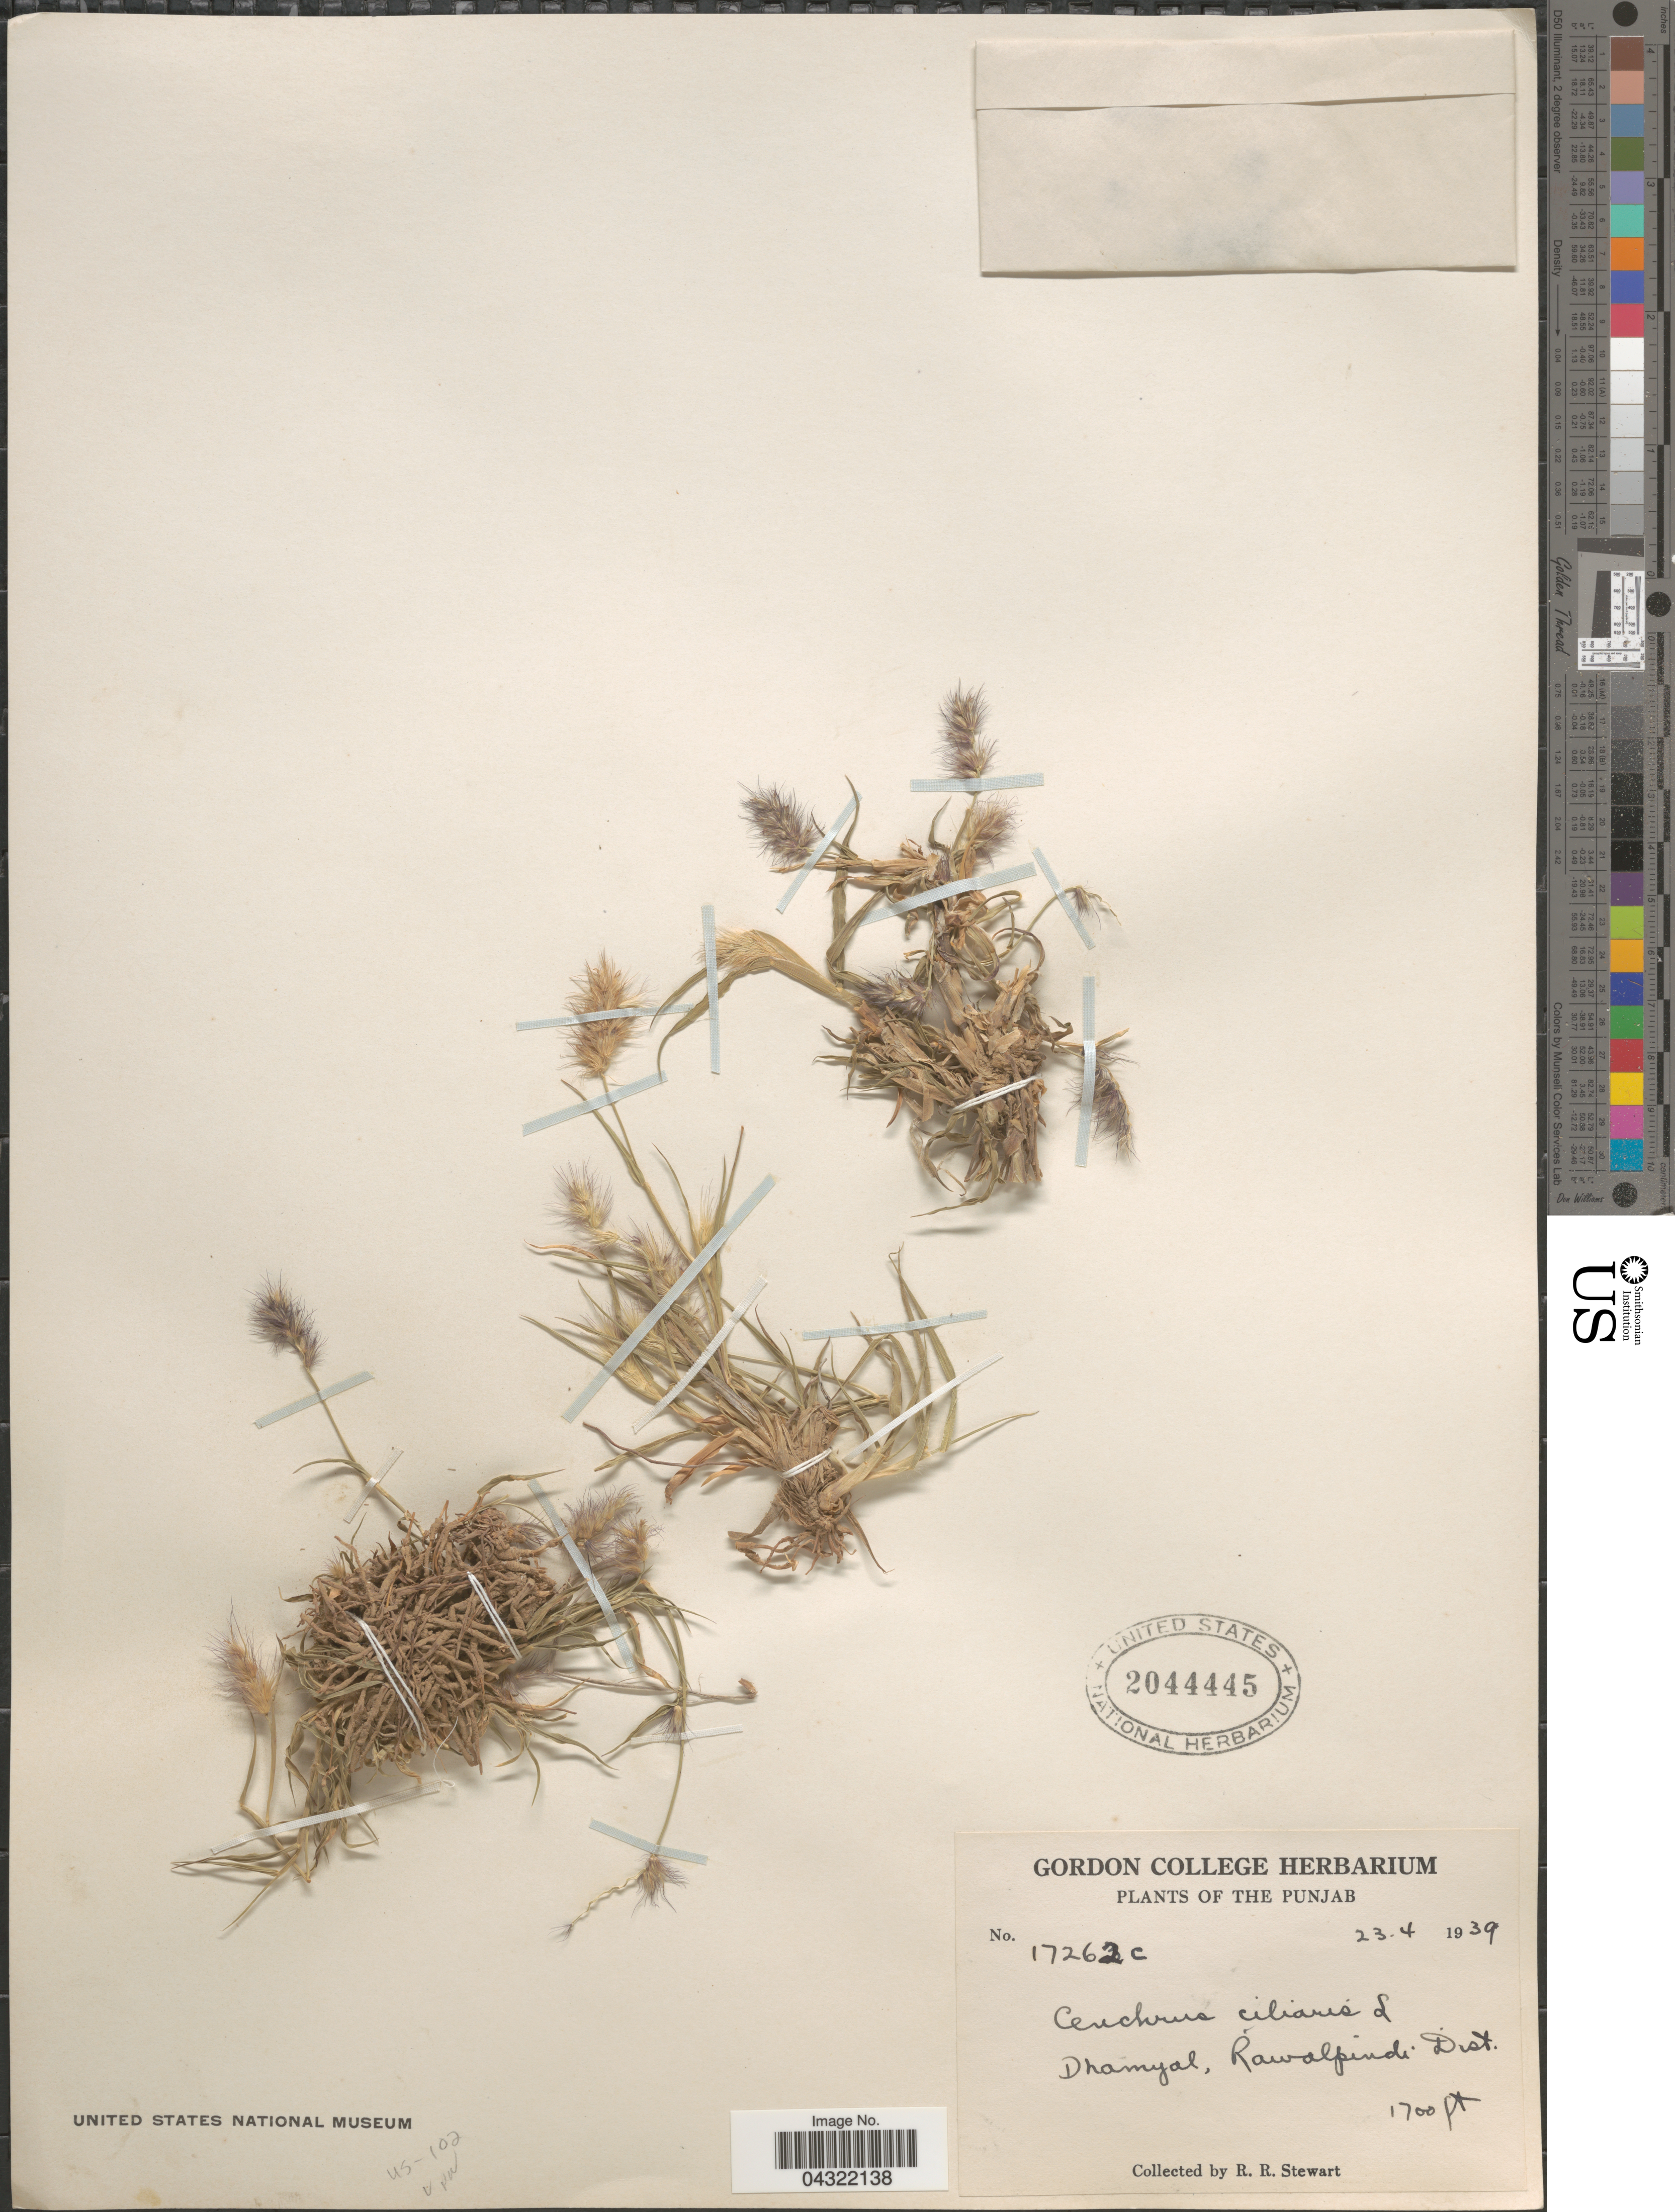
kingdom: Plantae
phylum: Tracheophyta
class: Liliopsida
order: Poales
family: Poaceae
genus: Cenchrus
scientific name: Cenchrus ciliaris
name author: L.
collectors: R. Stewart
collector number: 17262c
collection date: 1939-04-23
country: Pakistan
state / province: Punjab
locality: The Punjab. Dhamyal, Rawalpindi Dist.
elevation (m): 518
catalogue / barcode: US 2044445